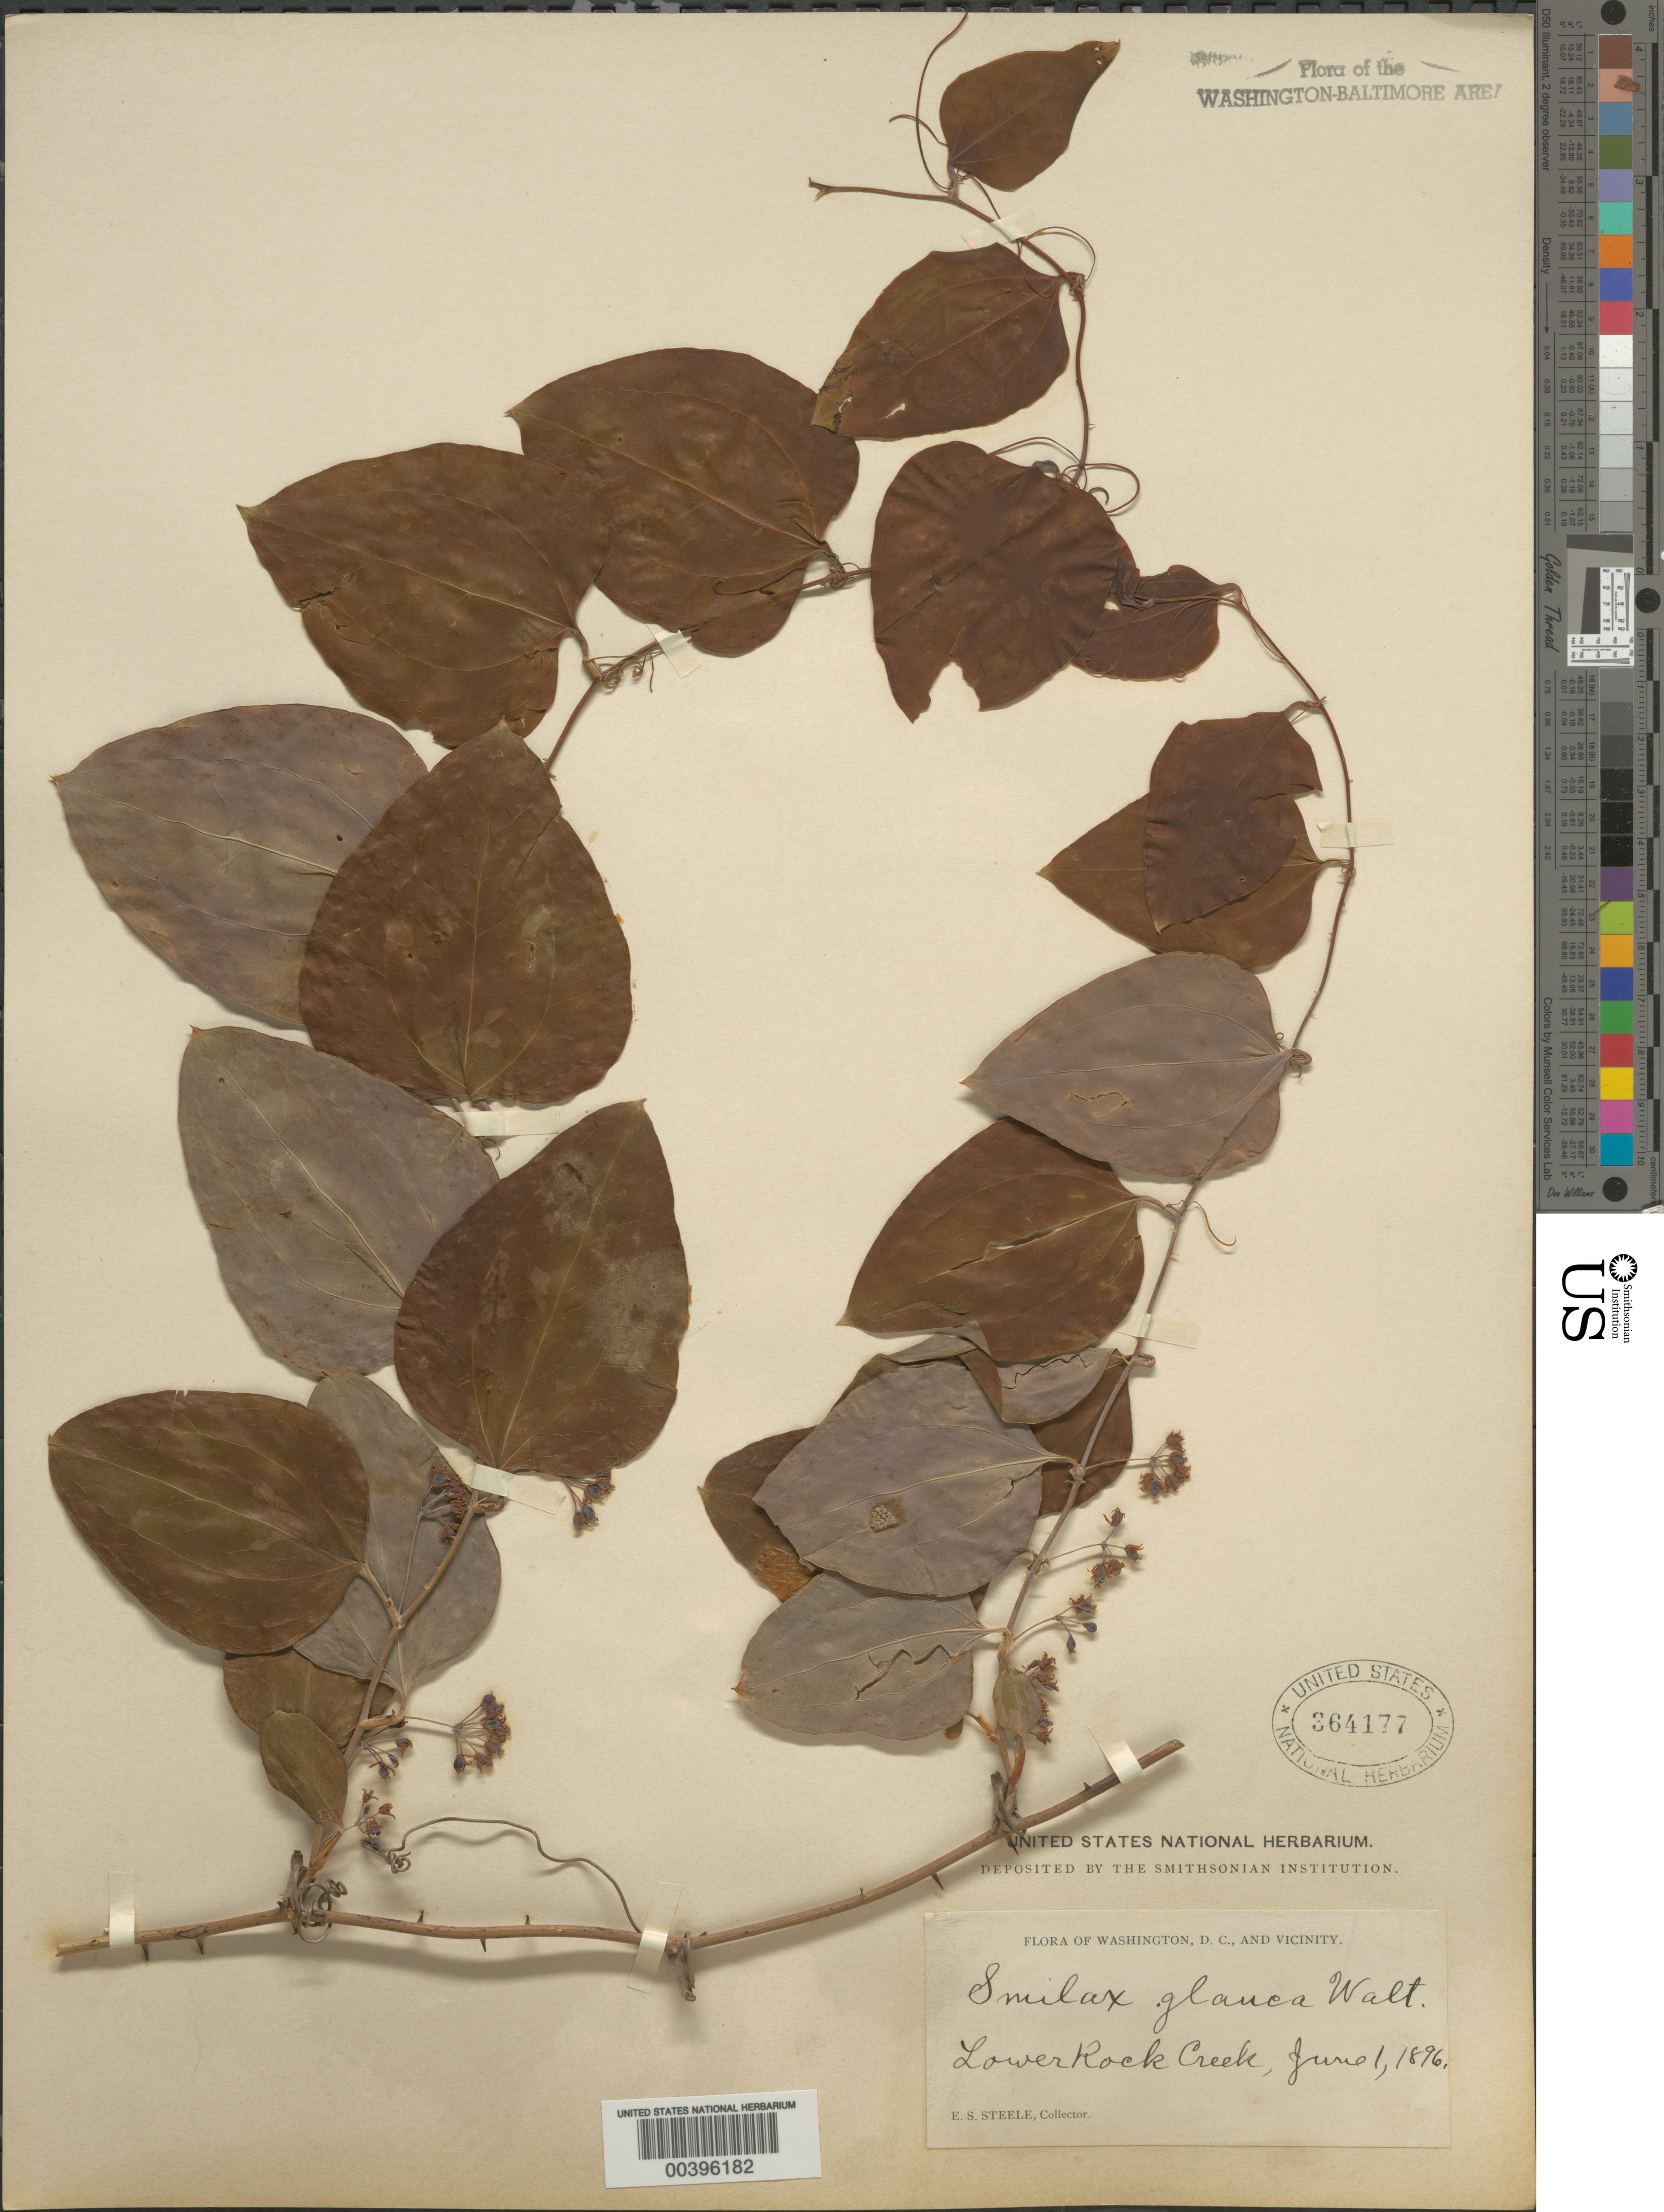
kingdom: Plantae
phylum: Tracheophyta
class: Liliopsida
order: Liliales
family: Smilacaceae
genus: Smilax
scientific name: Smilax glauca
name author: Walter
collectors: E. Steele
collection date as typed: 01 Jun 1896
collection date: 1896-06-01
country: United States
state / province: District of Columbia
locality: Lower Rock Creek Rock Creek Park and vicinity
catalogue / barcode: US 364177